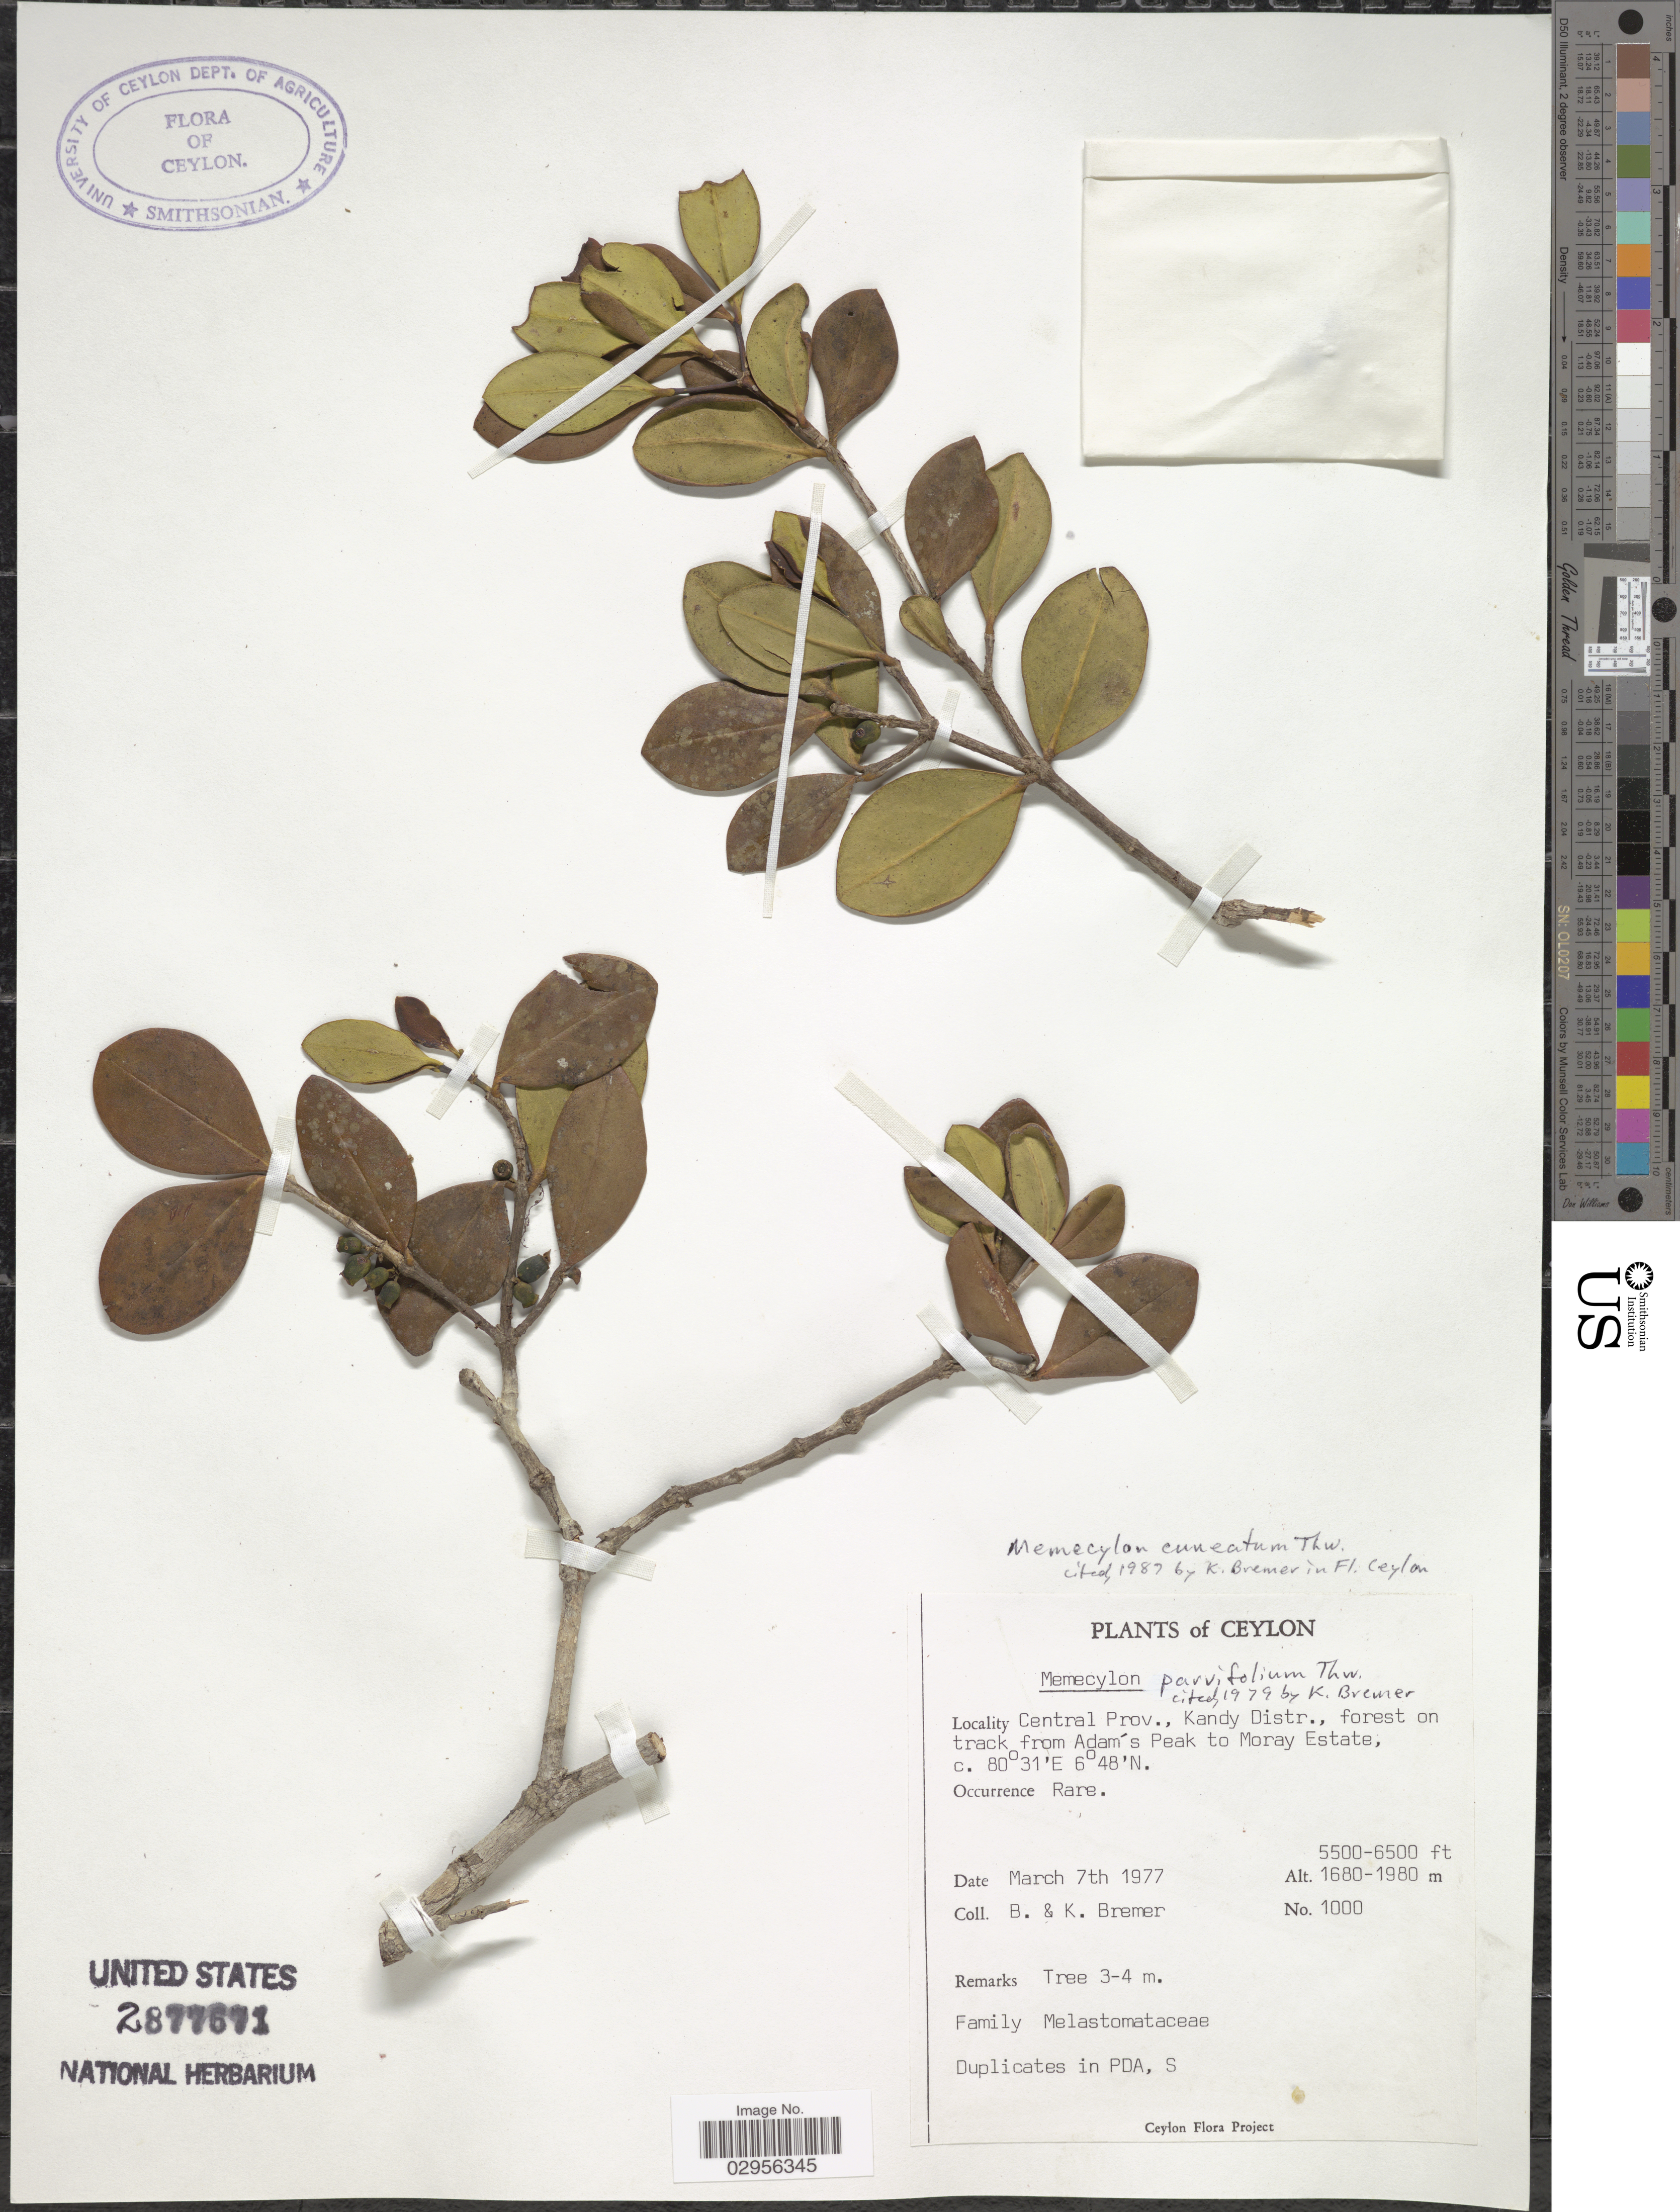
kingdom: Plantae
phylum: Tracheophyta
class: Magnoliopsida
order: Myrtales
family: Melastomataceae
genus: Memecylon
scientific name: Memecylon cuneatum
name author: Thwaites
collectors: B. Bremer & K. Bremer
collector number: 1000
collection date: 1977-03-07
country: Sri Lanka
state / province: Central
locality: Ceylon. Kandy Distr., forest on track from Adam's Peak to Moray Estate.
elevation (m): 1676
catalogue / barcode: US 2877671